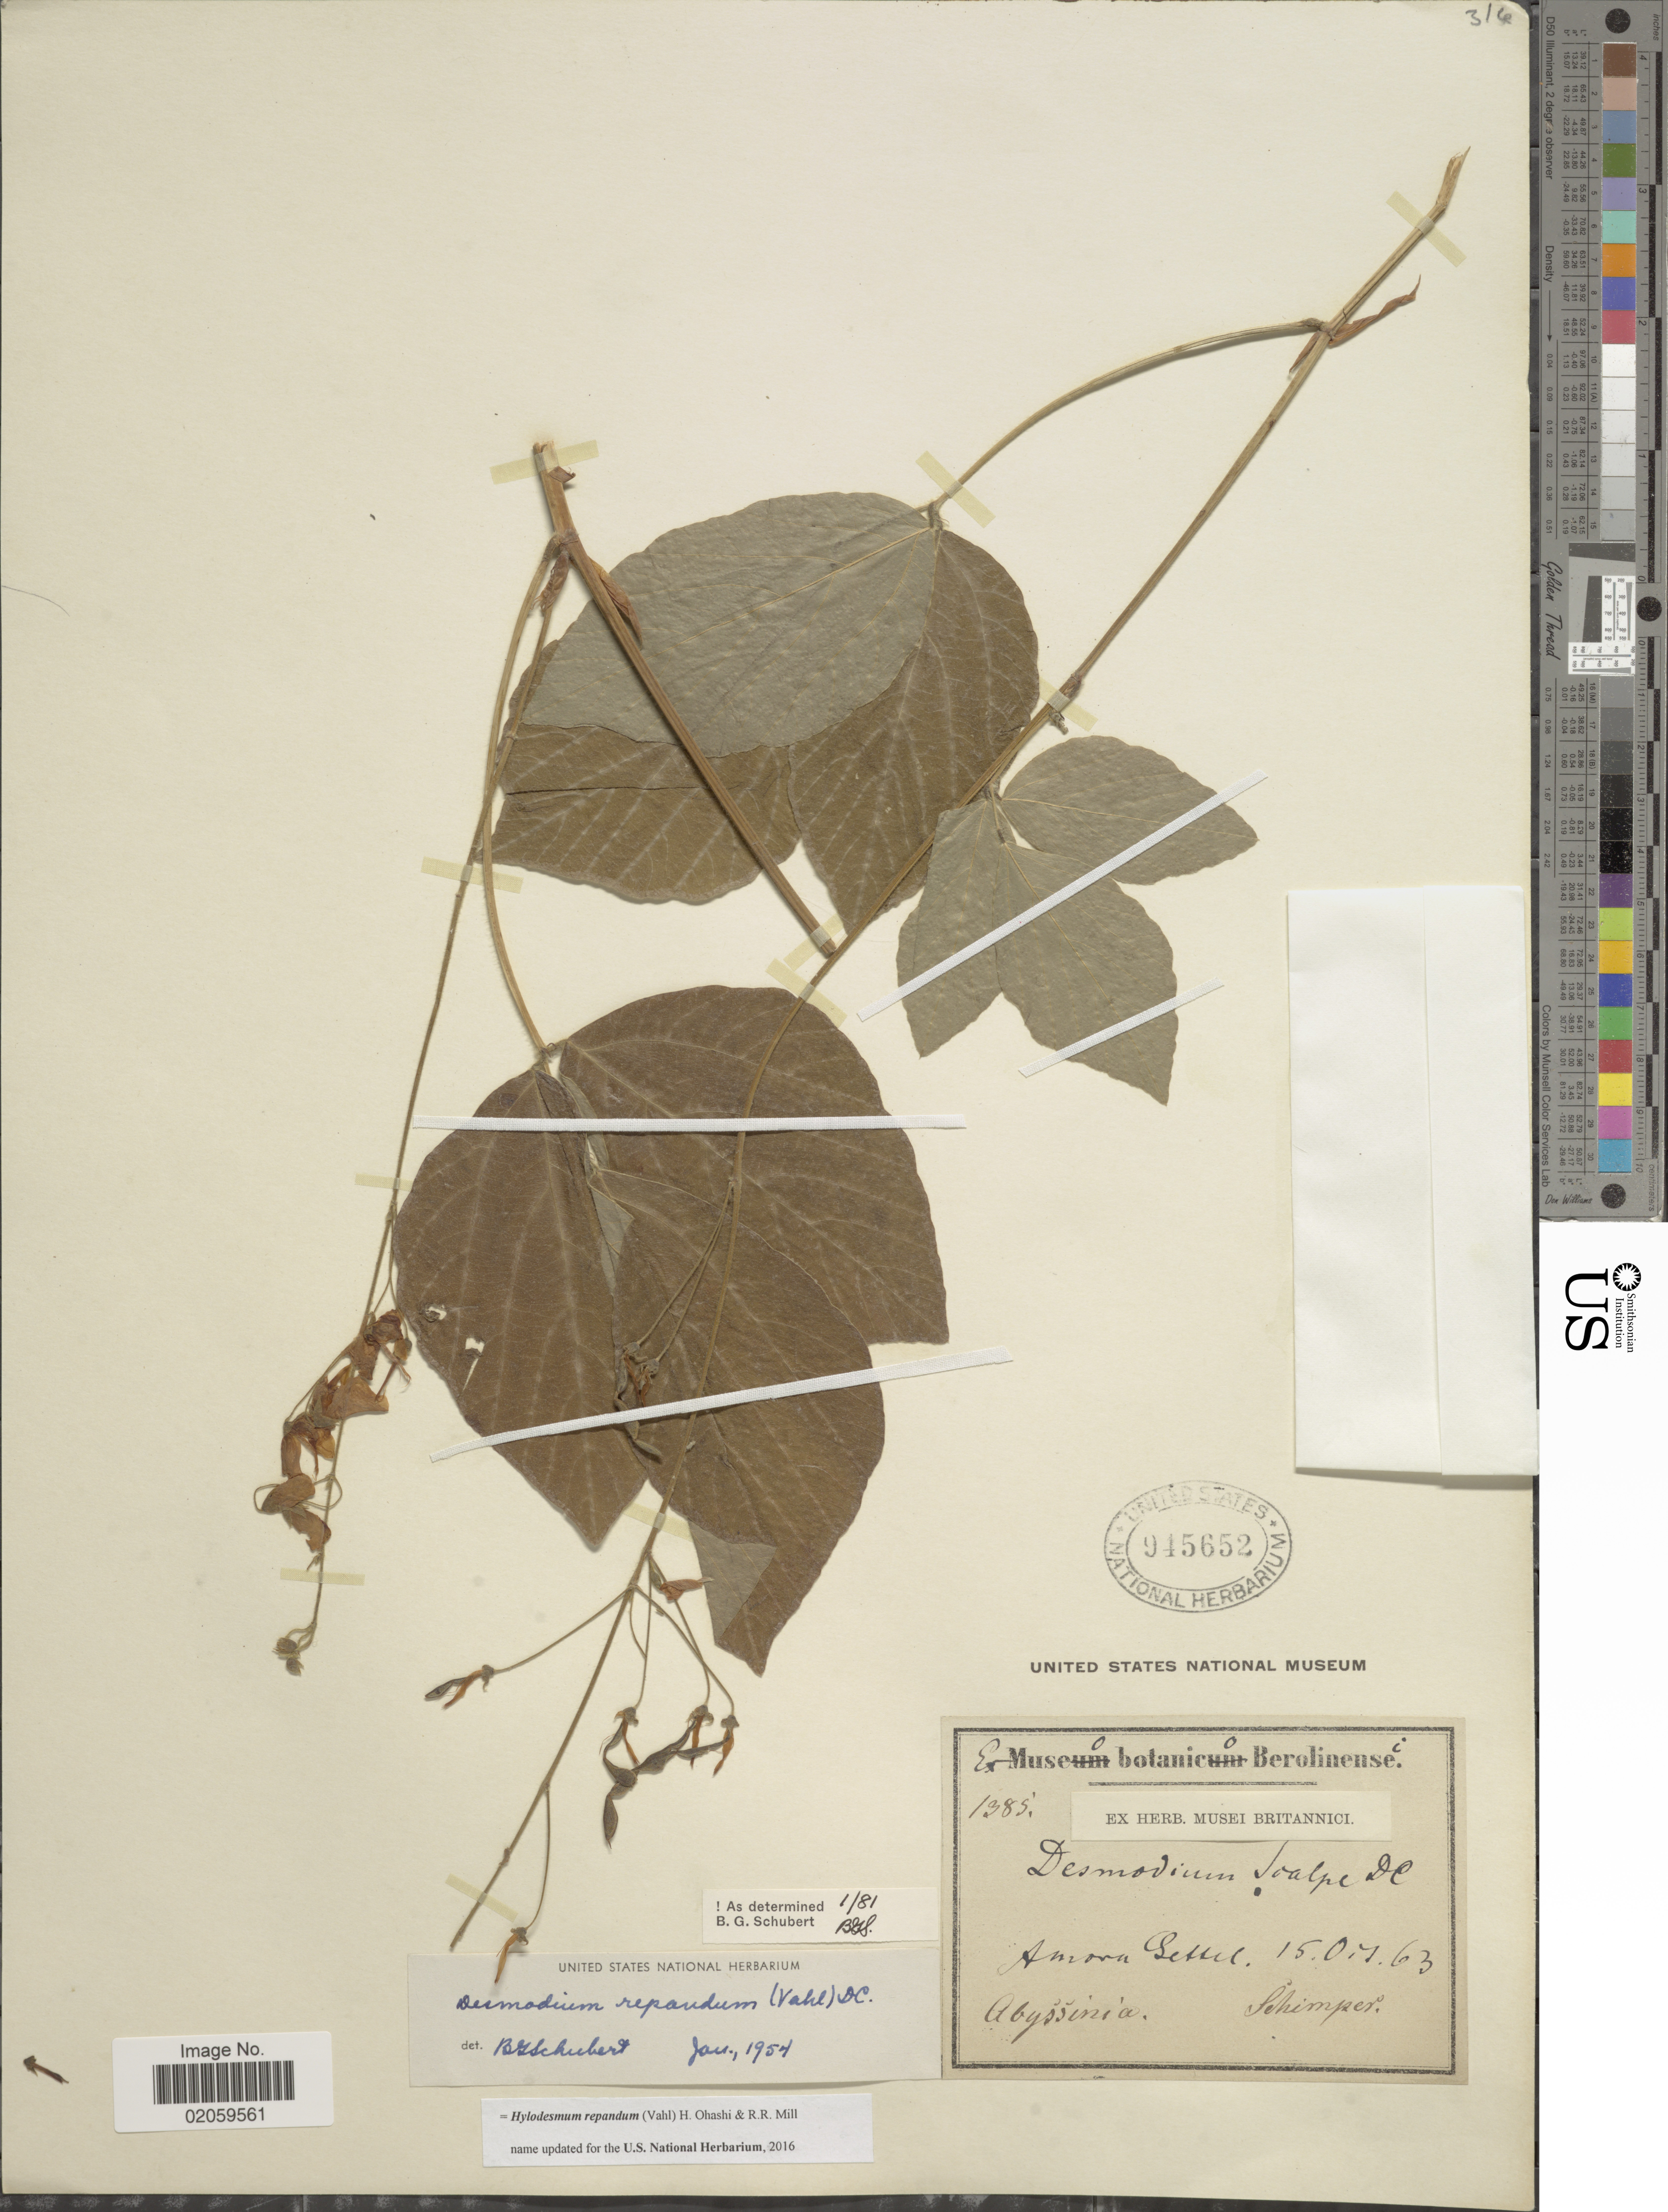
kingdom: Plantae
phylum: Tracheophyta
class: Magnoliopsida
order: Fabales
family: Fabaceae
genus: Hylodesmum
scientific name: Hylodesmum repandum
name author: (Vahl) H. Ohashi & R.R. Mill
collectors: -. Schimper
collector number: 1385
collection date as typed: Transcribed d/m/y: 15/7/63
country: Eritrea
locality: Amora Lettel [interpreted], Abyssinia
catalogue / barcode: US 945652